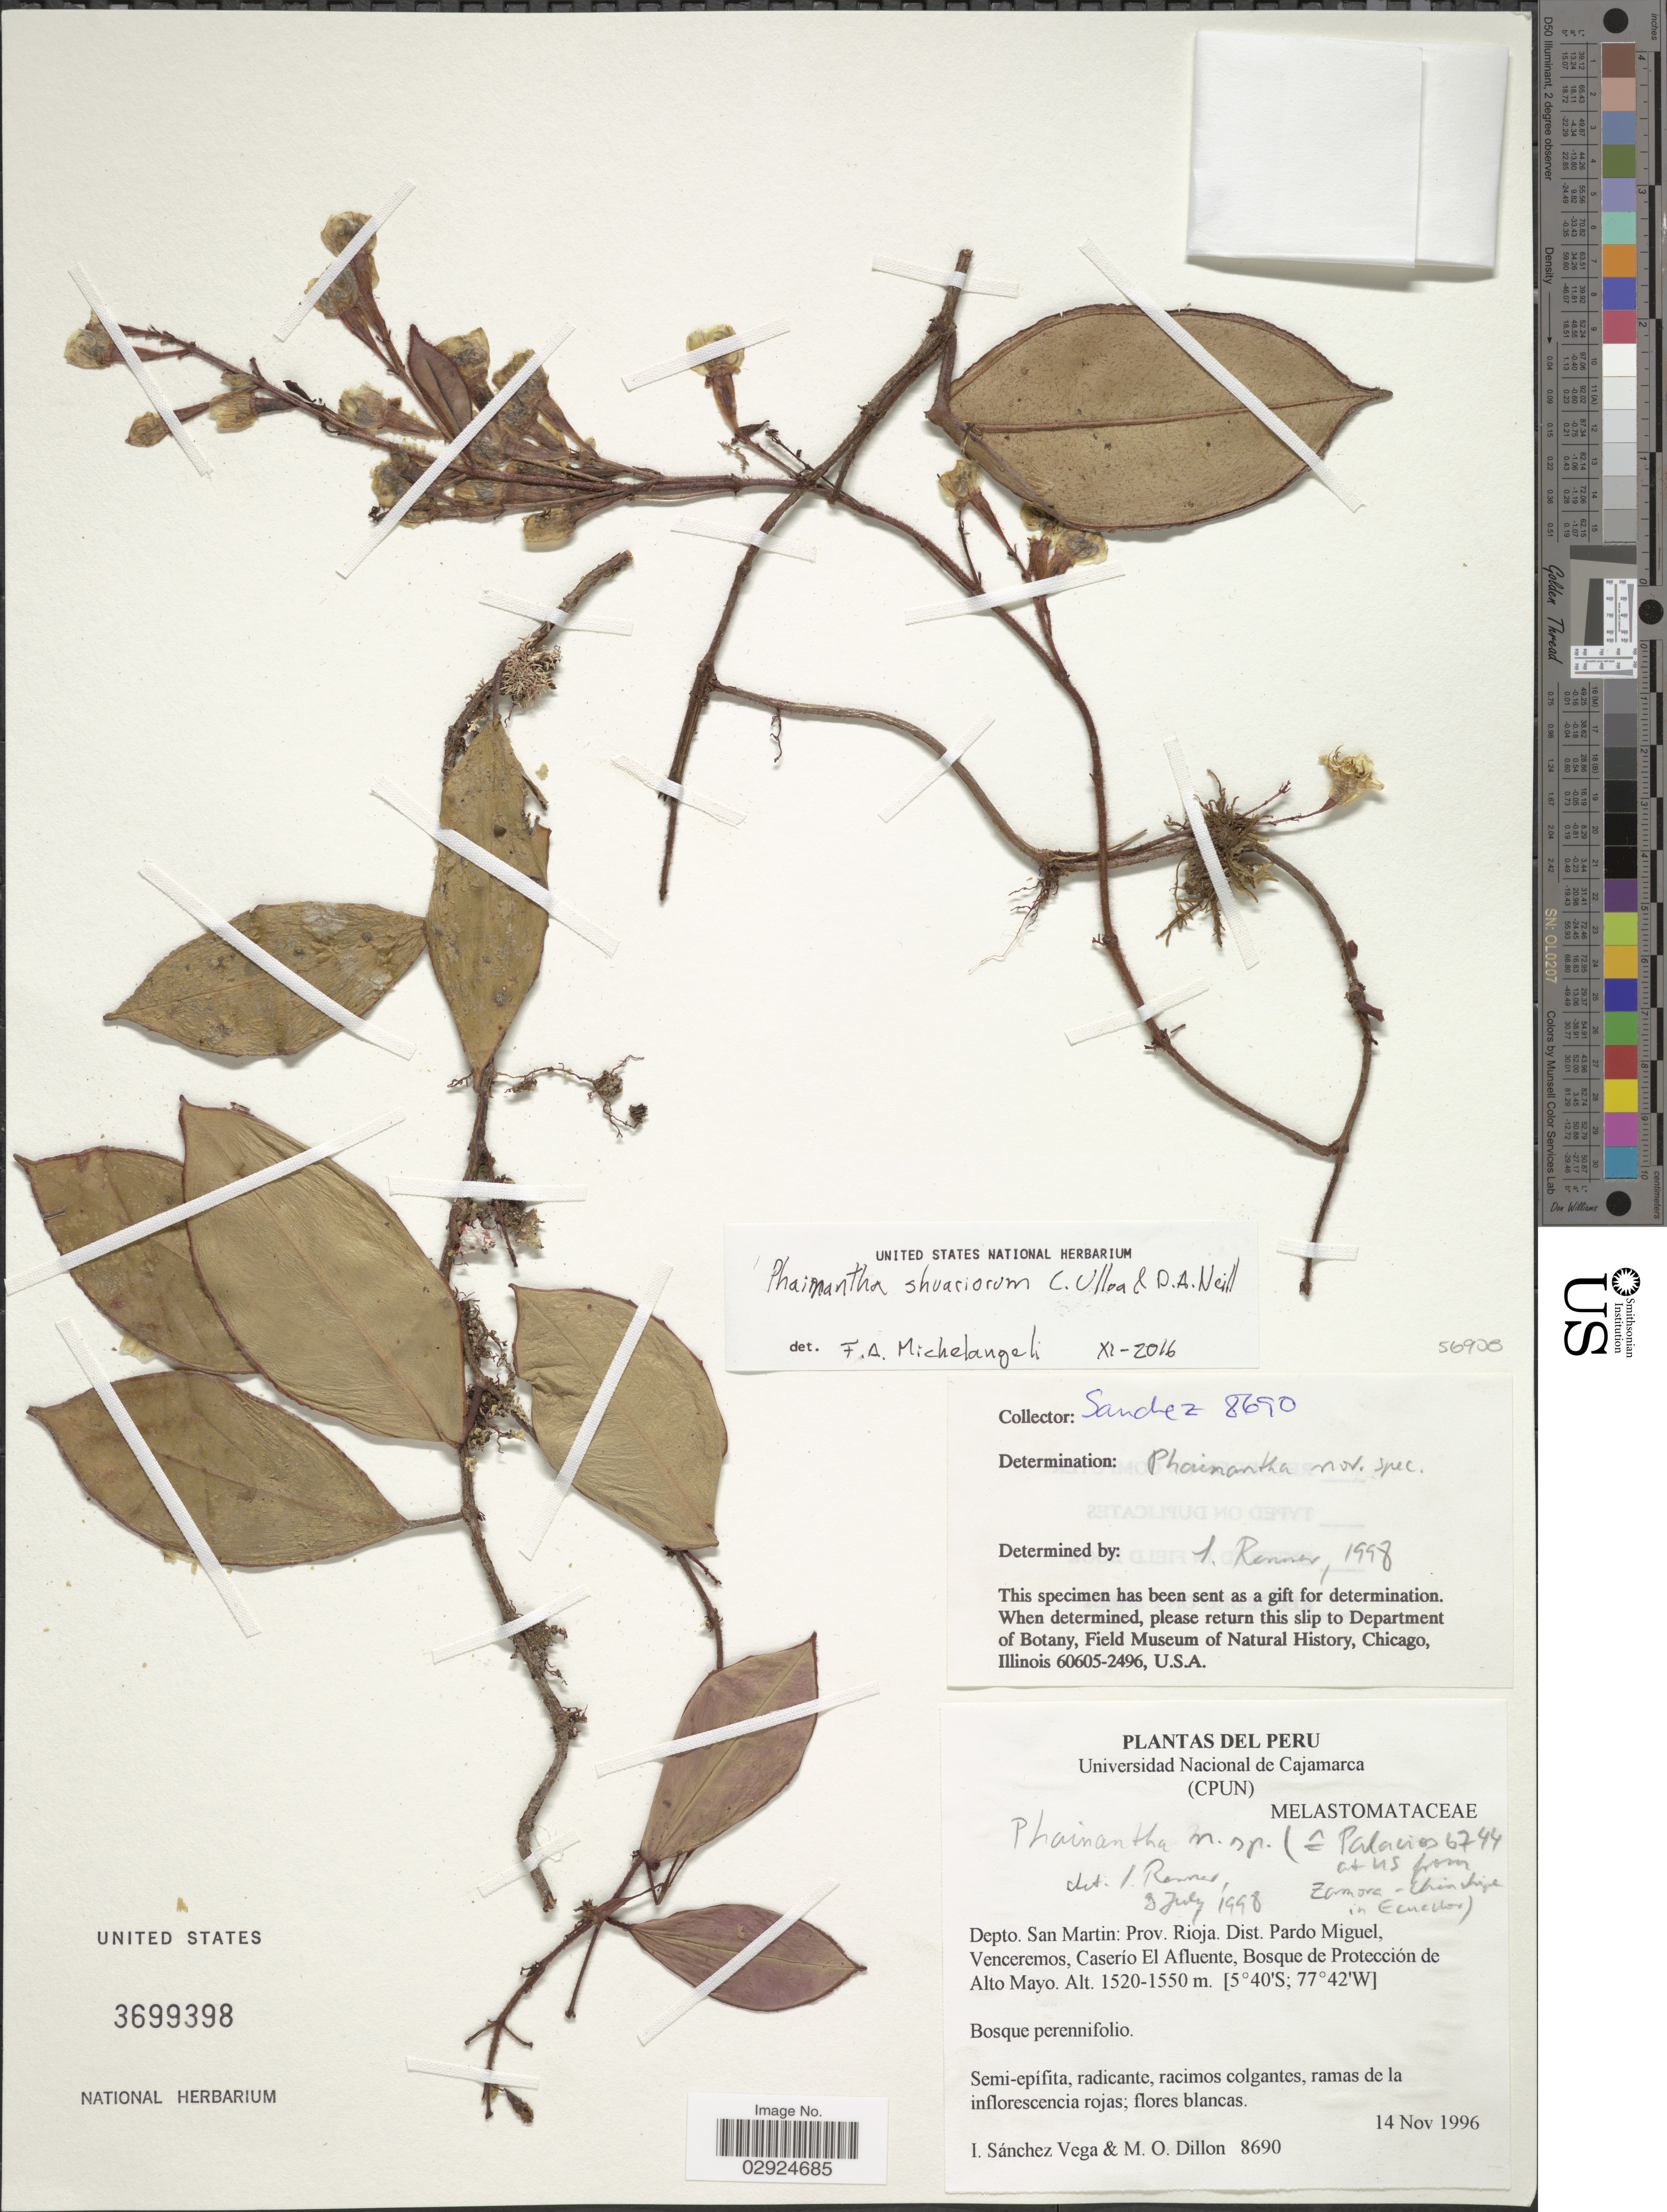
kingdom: Plantae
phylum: Tracheophyta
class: Magnoliopsida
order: Myrtales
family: Melastomataceae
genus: Phainantha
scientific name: Phainantha shuariorum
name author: C. Ulloa & D.A. Neill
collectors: I. Sánchez Vega & M. O. Dillon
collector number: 8690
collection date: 1996-11-14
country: Peru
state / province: San Martín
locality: Depto. San Martin: Prov. Rioja. Dist. Pardo Miguel, Venceremos, Caserío El Afluente, Bosque de Protección de Alto Mayo.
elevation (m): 1520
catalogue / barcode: US 3699398